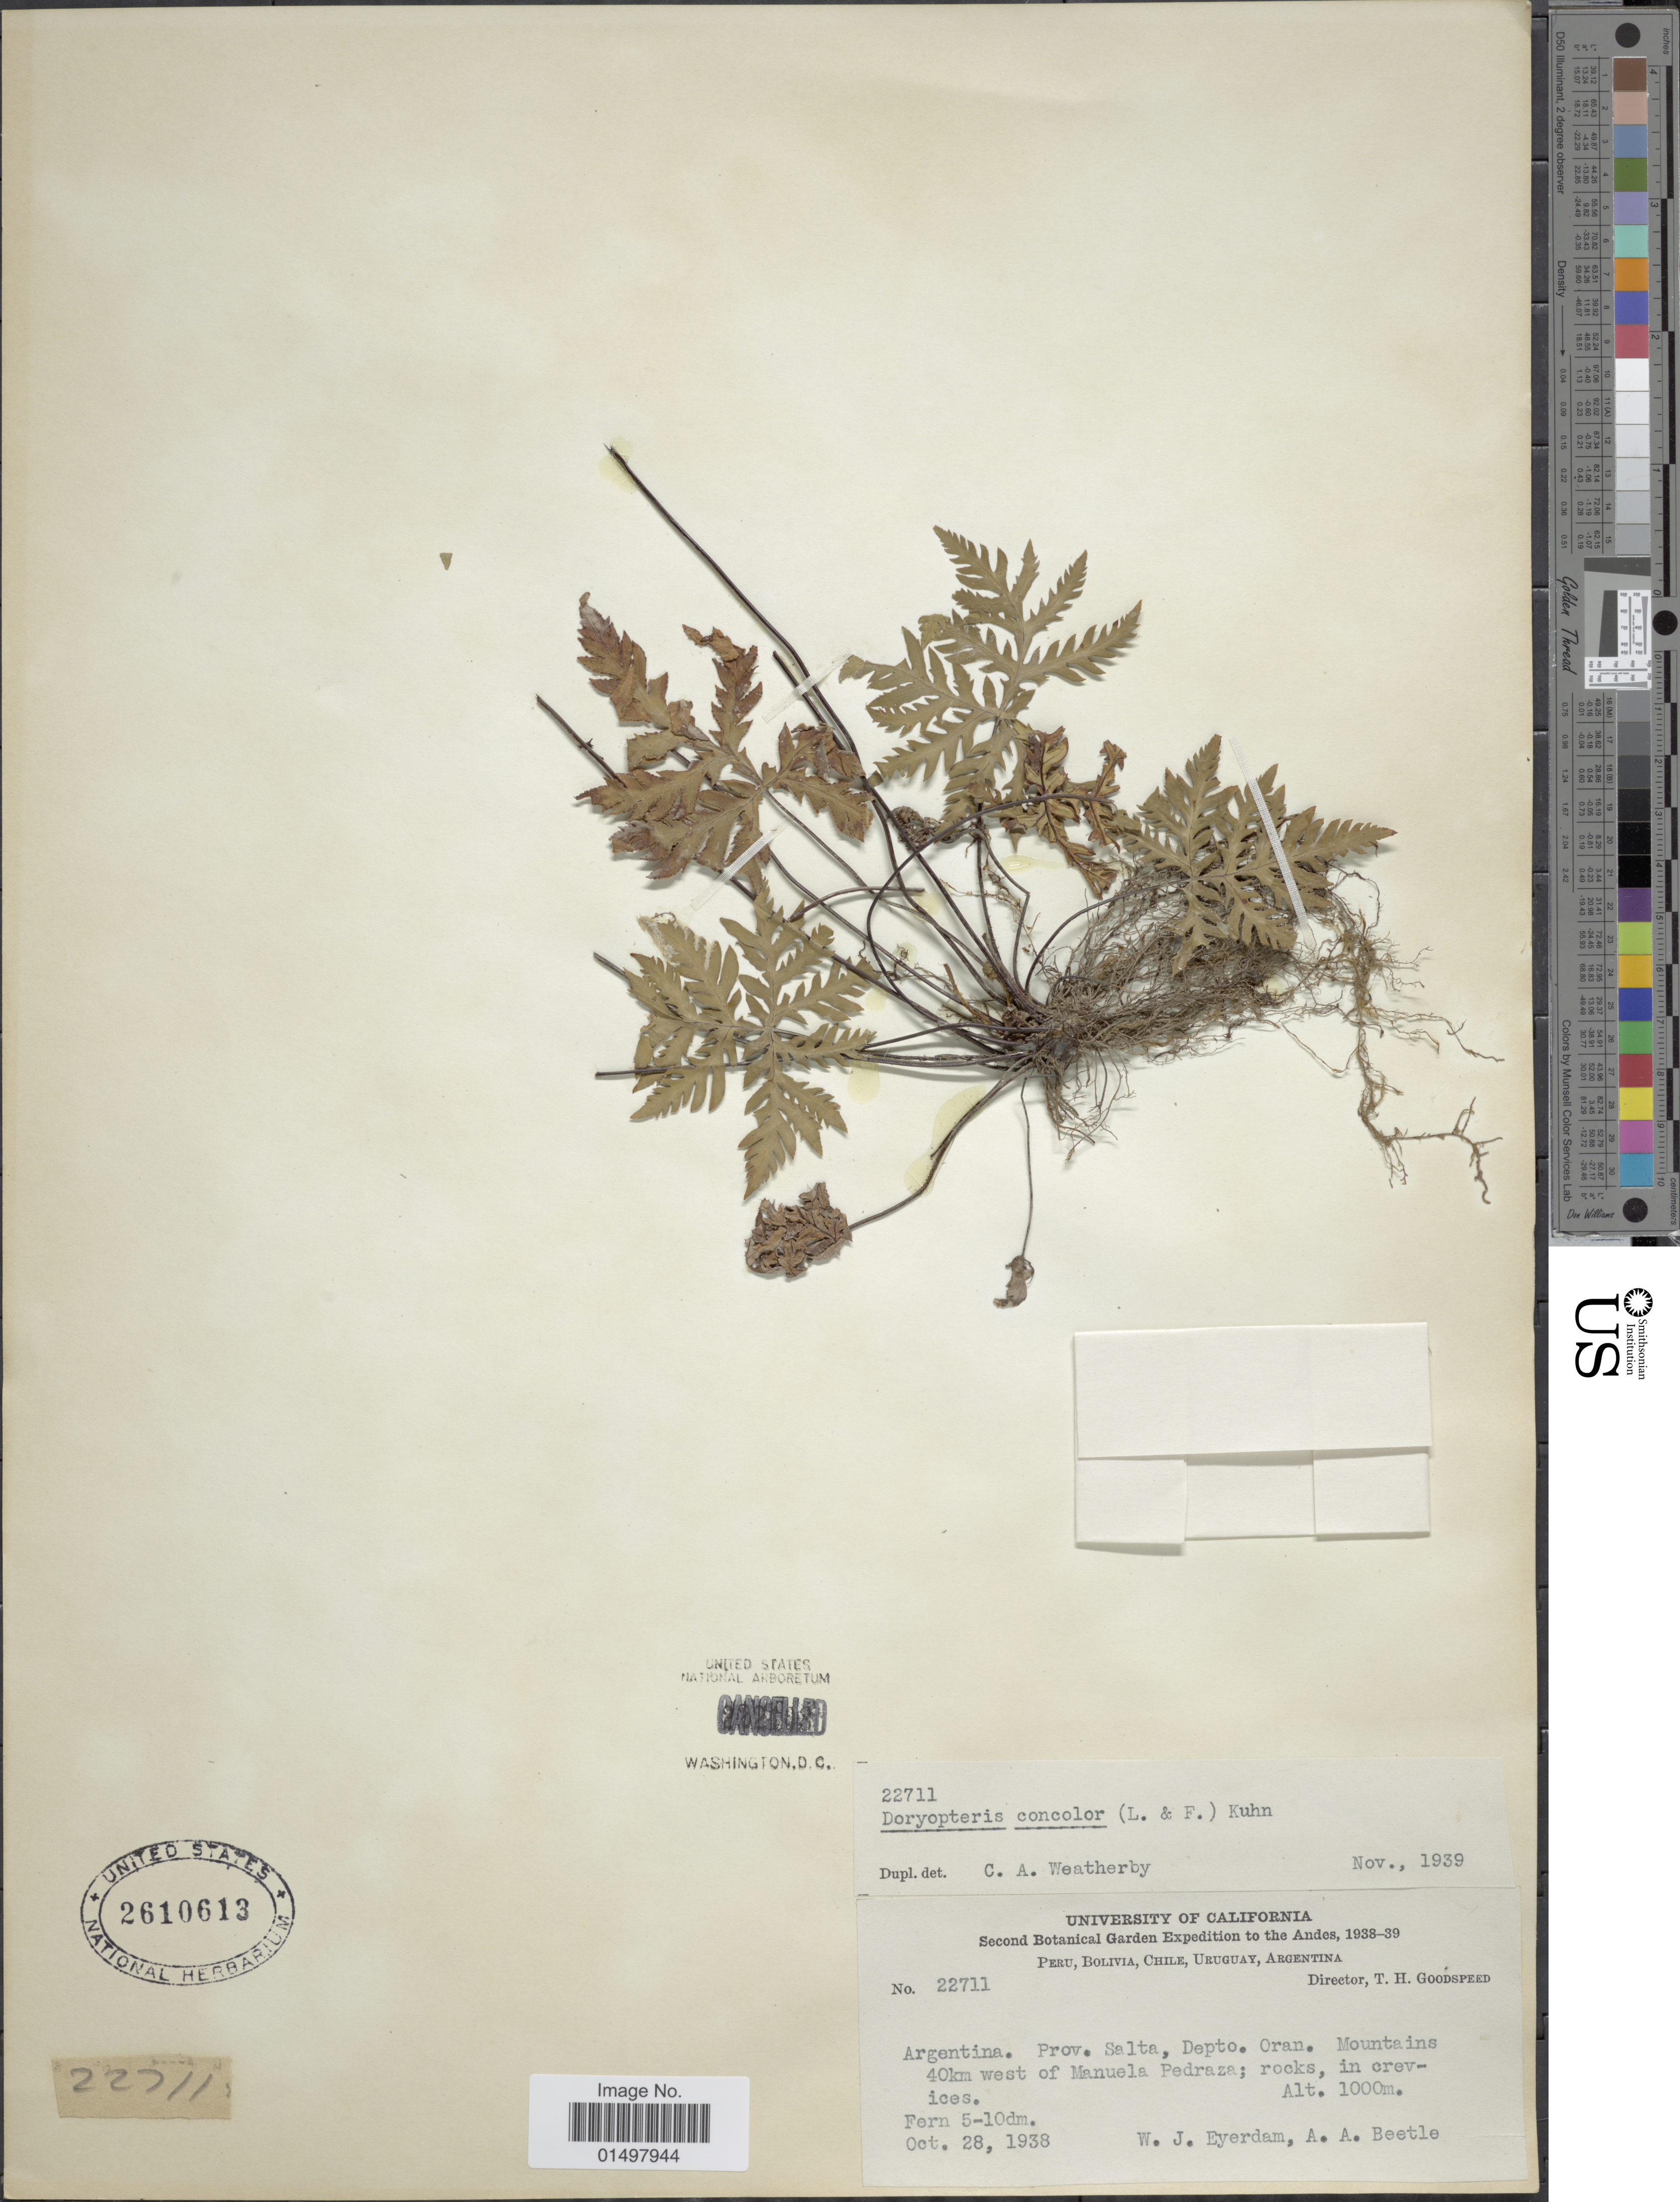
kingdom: Plantae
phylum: Tracheophyta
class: Polypodiopsida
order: Polypodiales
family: Pteridaceae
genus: Doryopteris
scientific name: Doryopteris concolor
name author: (Langsd. & Fisch.) Kuhn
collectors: W. J. Eyerdam & A. A. Beetle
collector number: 22711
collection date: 1938-10-28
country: Argentina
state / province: Salta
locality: Prov. Salta, Depto. Oran. Mountains 40km west of Manuela Pedraza.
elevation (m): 1000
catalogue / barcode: US 2610613